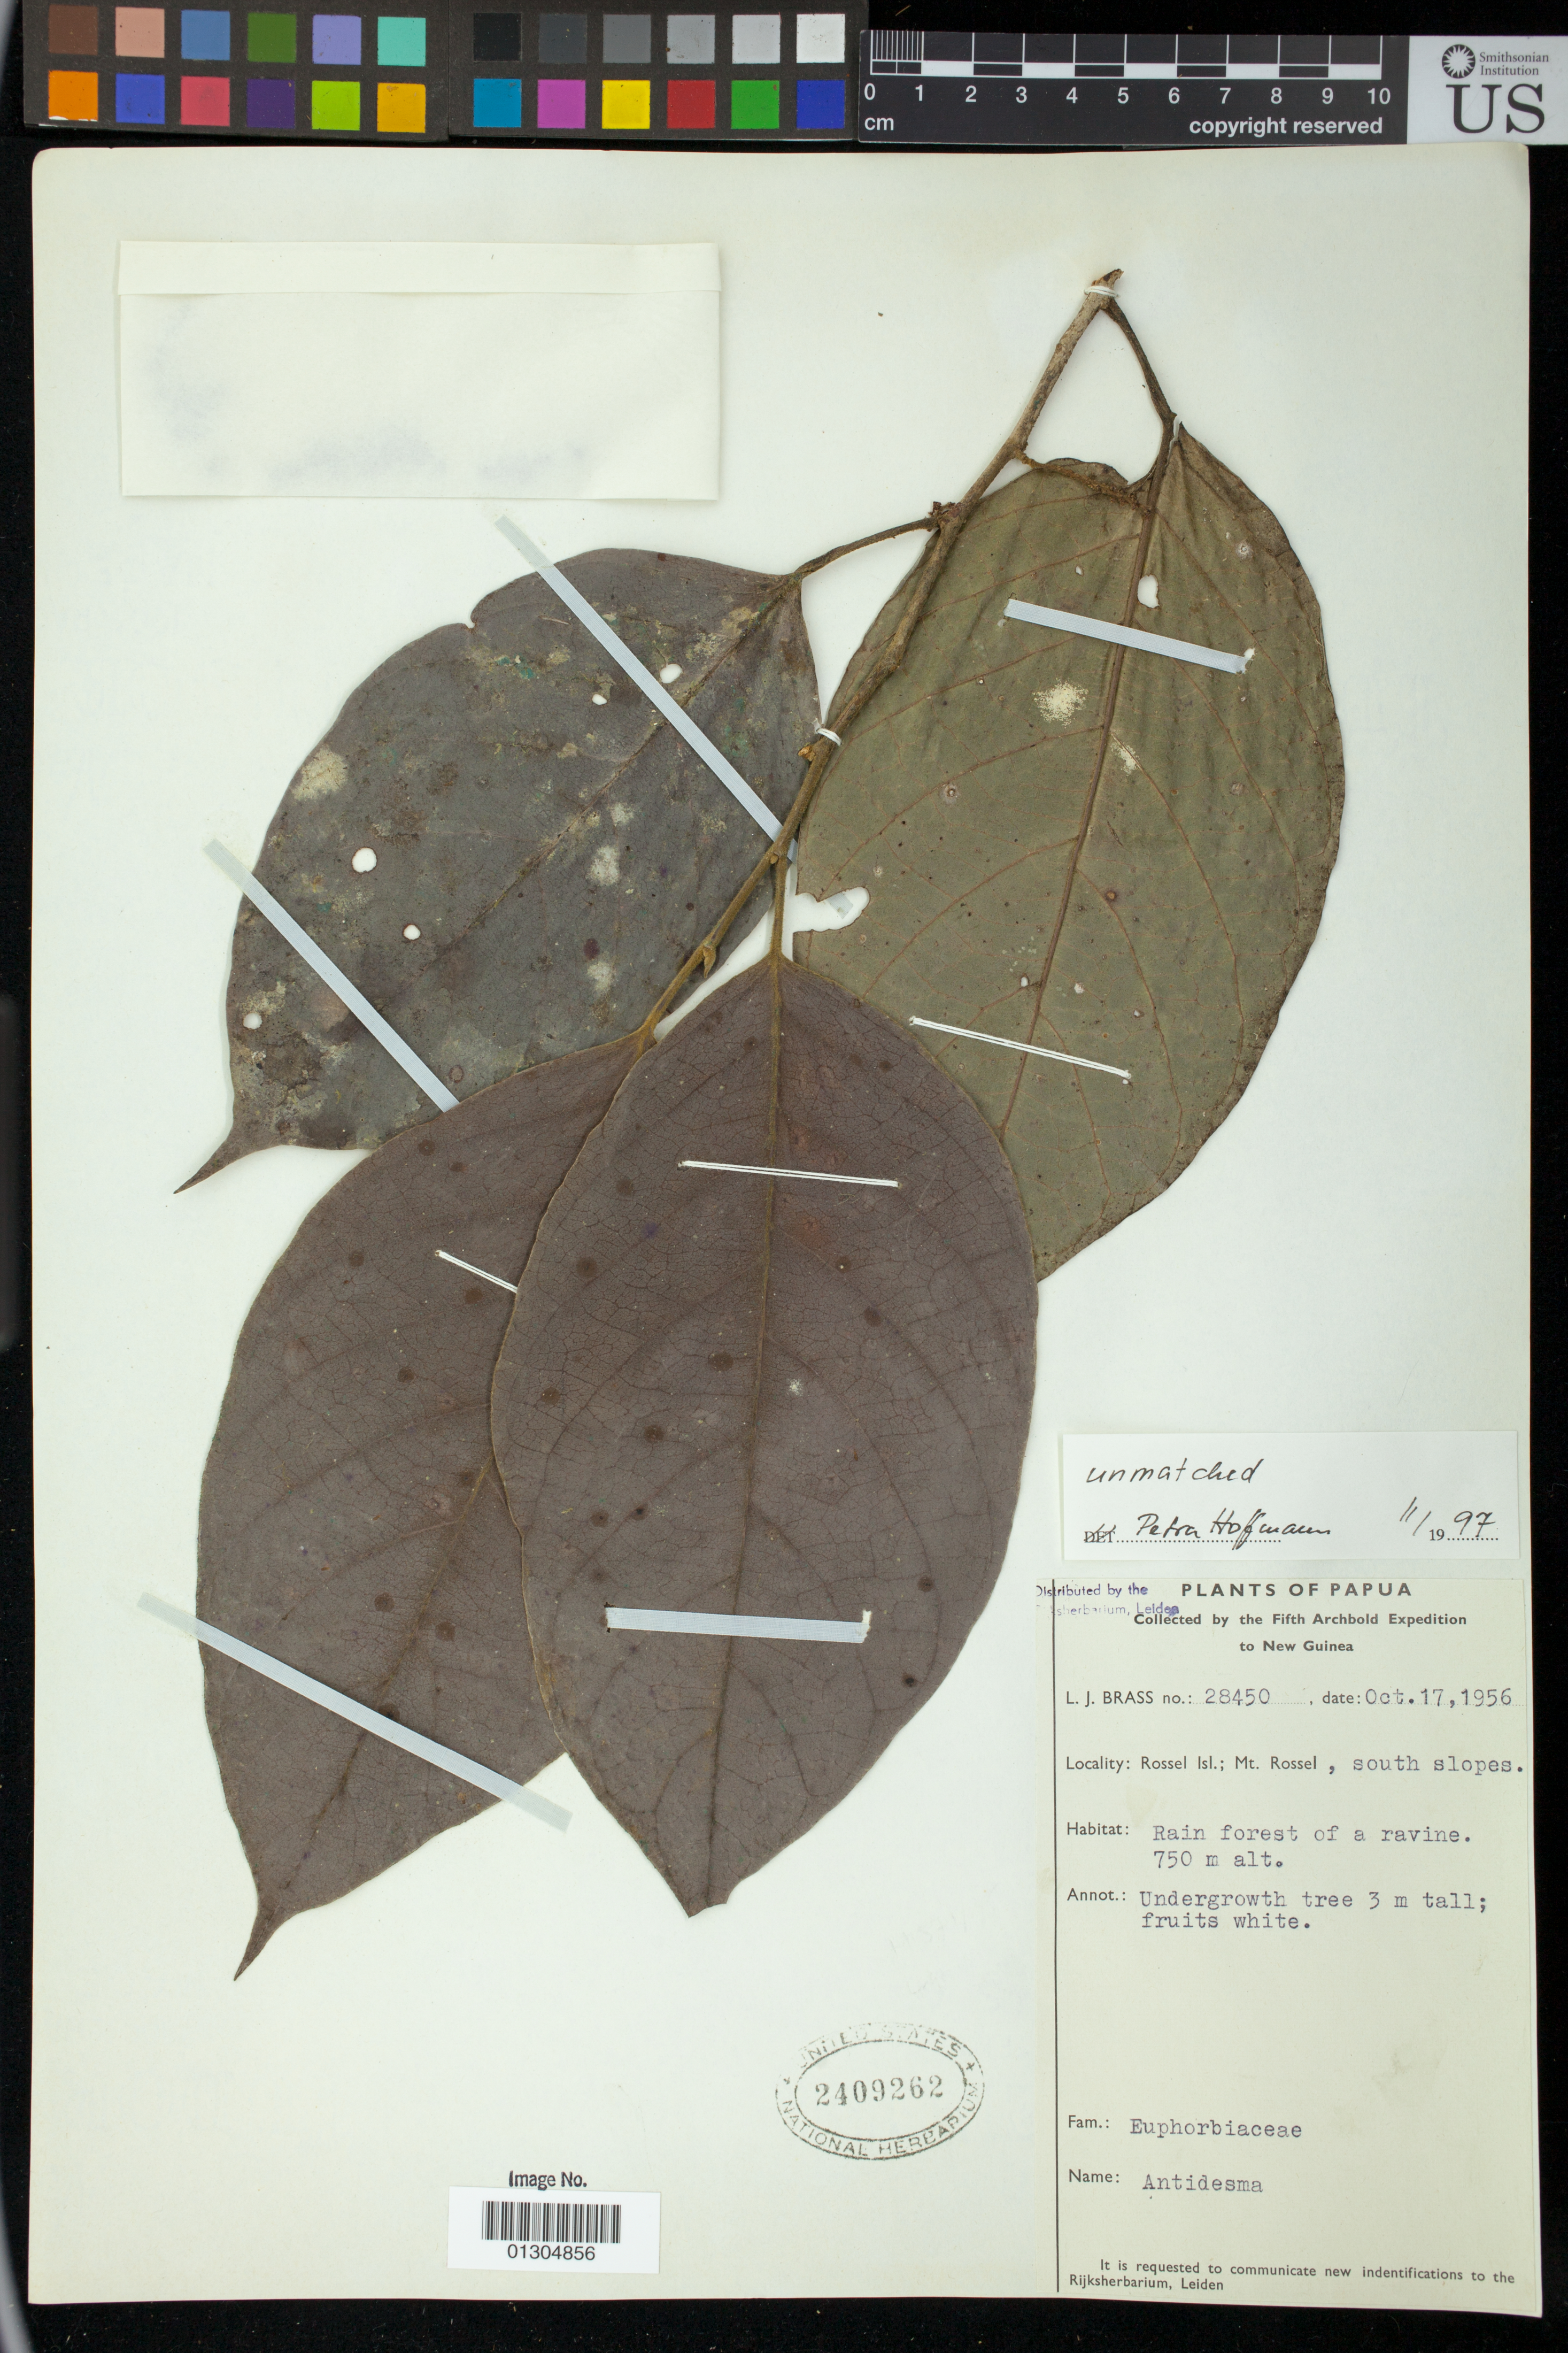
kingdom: Plantae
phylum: Tracheophyta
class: Magnoliopsida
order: Malpighiales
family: Euphorbiaceae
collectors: L. J. Brass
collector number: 28450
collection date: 1956-10-17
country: Papua New Guinea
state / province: Milne Bay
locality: Rossel Isl.; Mt. Rossel, south slopes.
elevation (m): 750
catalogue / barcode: US 2409262